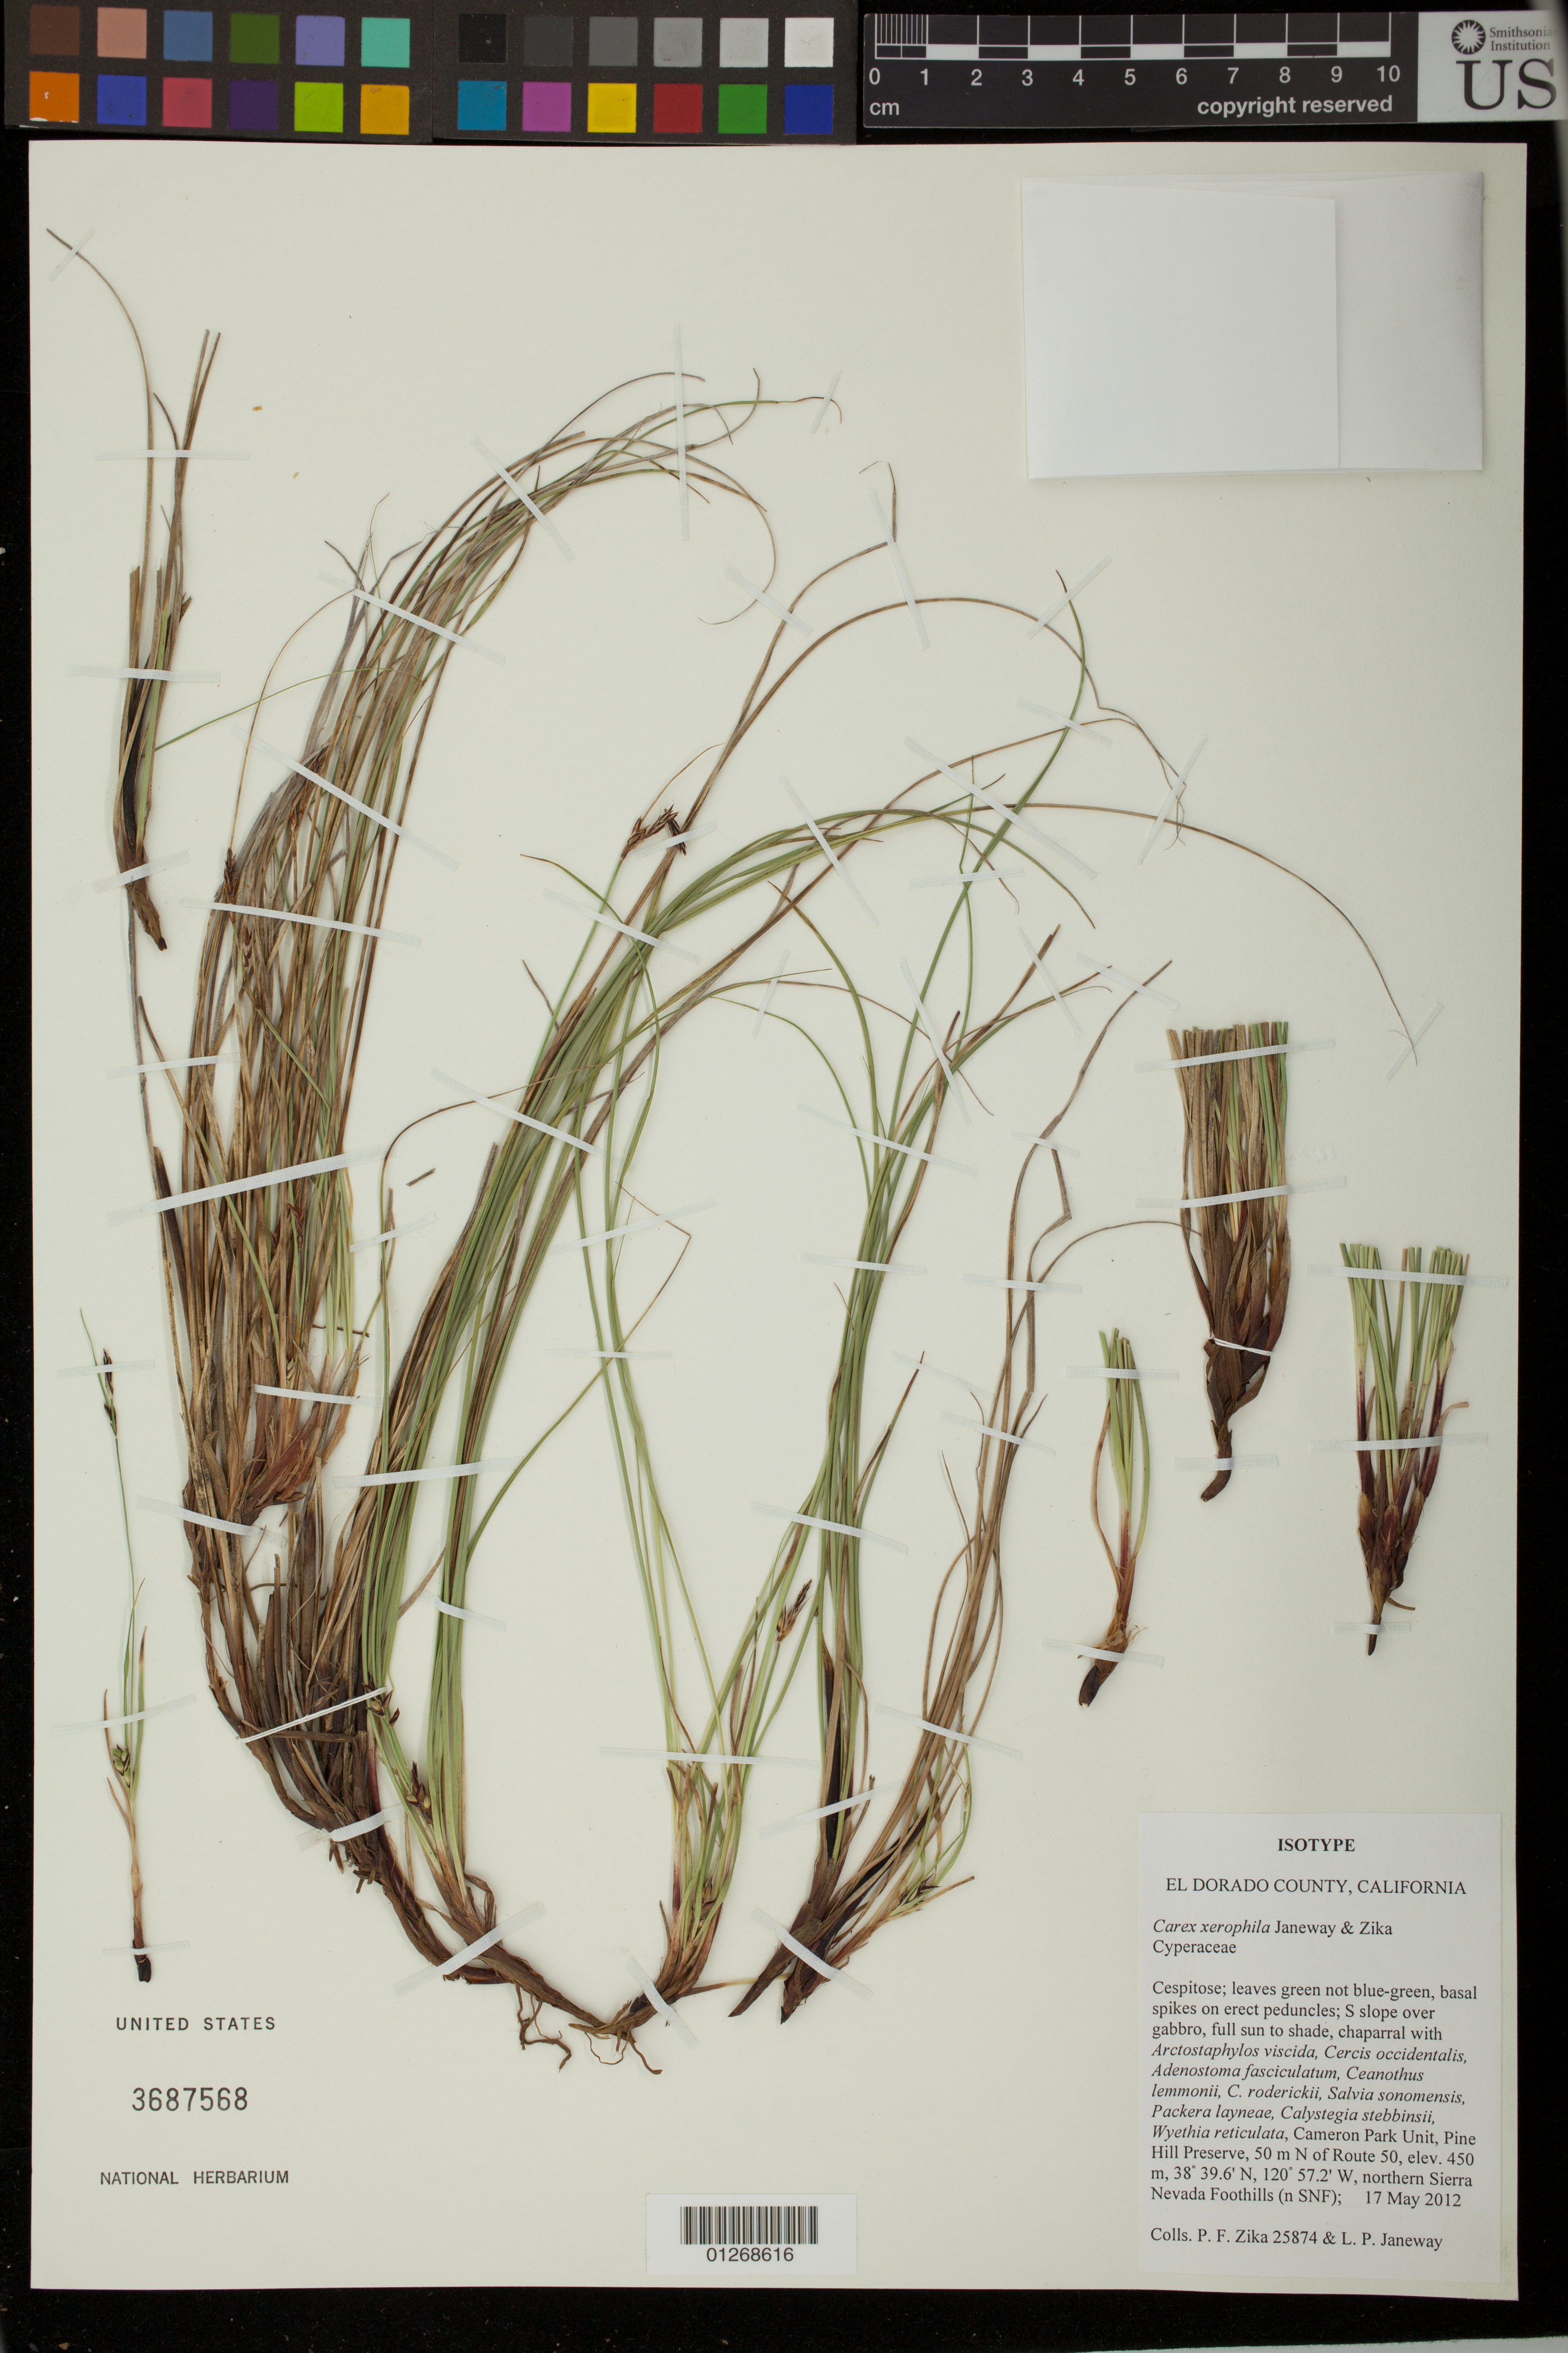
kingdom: Plantae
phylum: Tracheophyta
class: Liliopsida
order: Poales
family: Cyperaceae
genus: Carex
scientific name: Carex xerophila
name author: Janeway & Zika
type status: Isotype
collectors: P. F. Zika & L. P. Janeway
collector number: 25874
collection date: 2012-05-17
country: United States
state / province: California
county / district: El Dorado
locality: Cameron Park Unit, Pine Hill Preserve, 50 m N of route 50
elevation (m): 450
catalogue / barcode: US 3687568